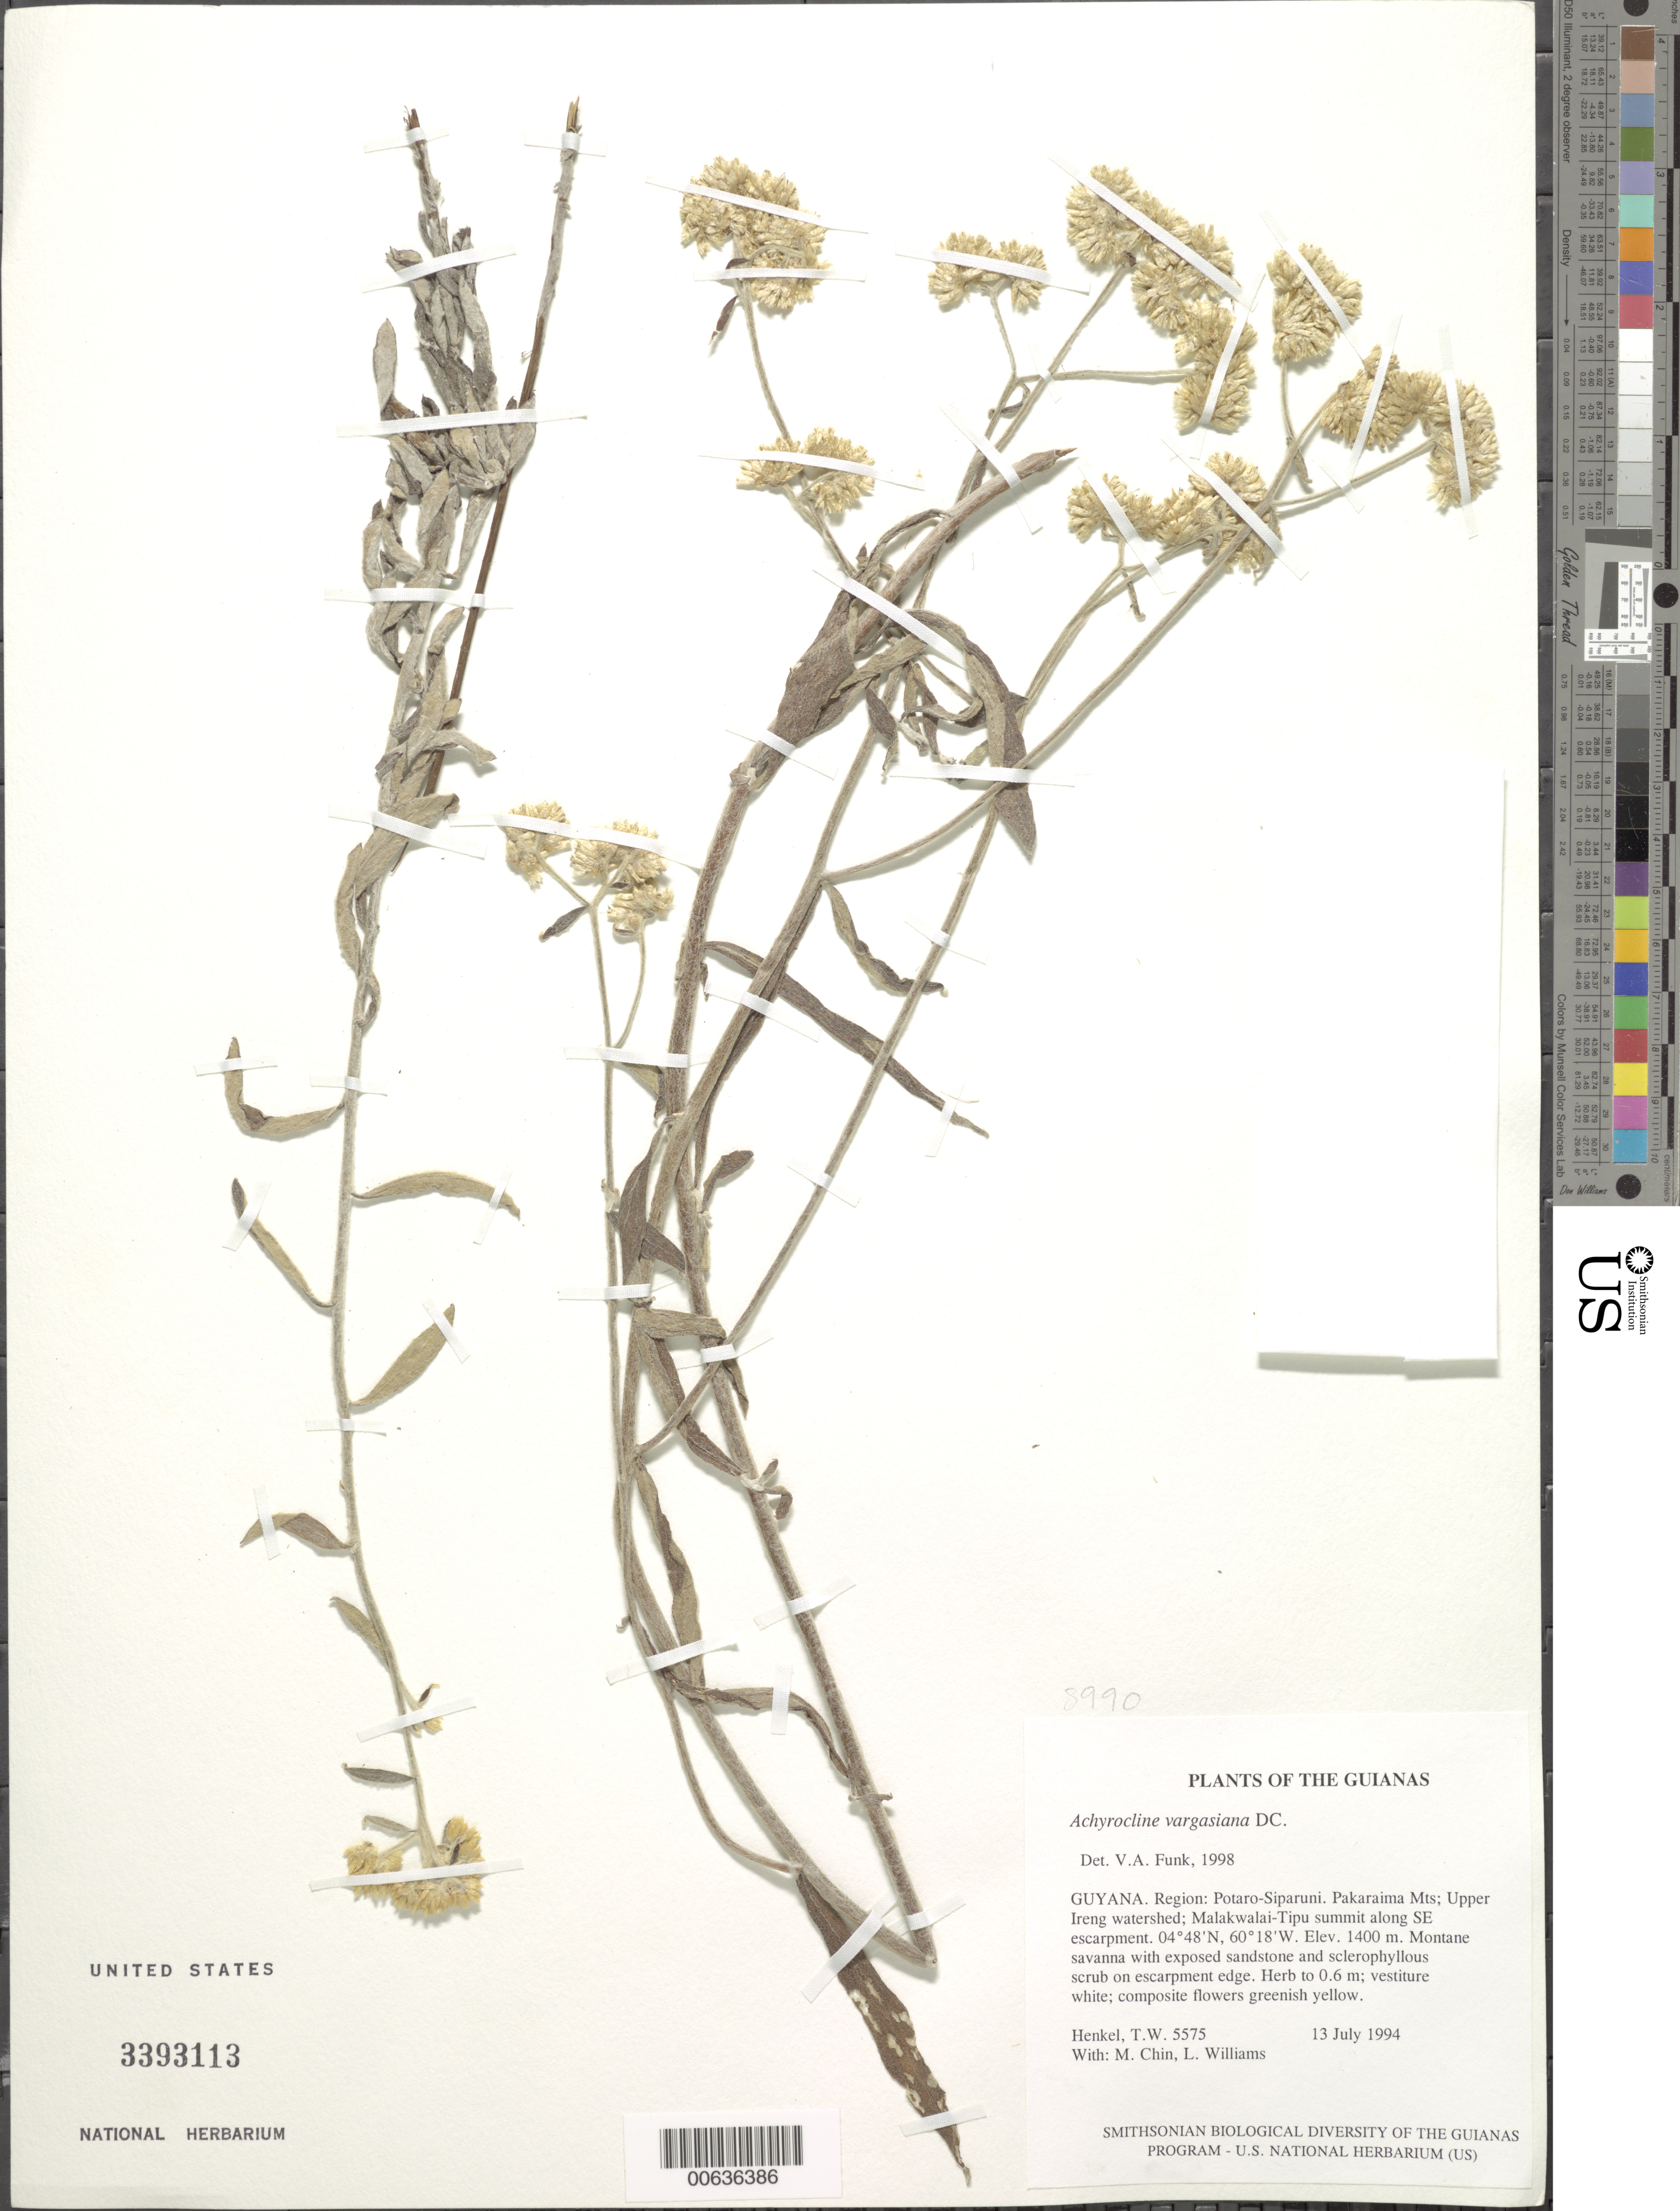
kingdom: Plantae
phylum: Tracheophyta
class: Magnoliopsida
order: Asterales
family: Asteraceae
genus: Achyrocline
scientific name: Achyrocline vargasiana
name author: DC.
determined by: Funk, Vicki A., (BOT), Smithsonian Institution - National Museum of Natural History (UNITED STATES)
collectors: T. Henkel, M. Chin & L. Williams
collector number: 5575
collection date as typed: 13 July 1994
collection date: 1994-07-13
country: Guyana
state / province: Potaro-Siparuni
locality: Pakaraima Mts; Upper Ireng watershed; Malakwalai-Tipu summit along SE escarpment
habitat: Montane savanna with exposed sandstone and sclerophyllous scrub on escarpment edge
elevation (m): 1400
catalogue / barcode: US 3393113